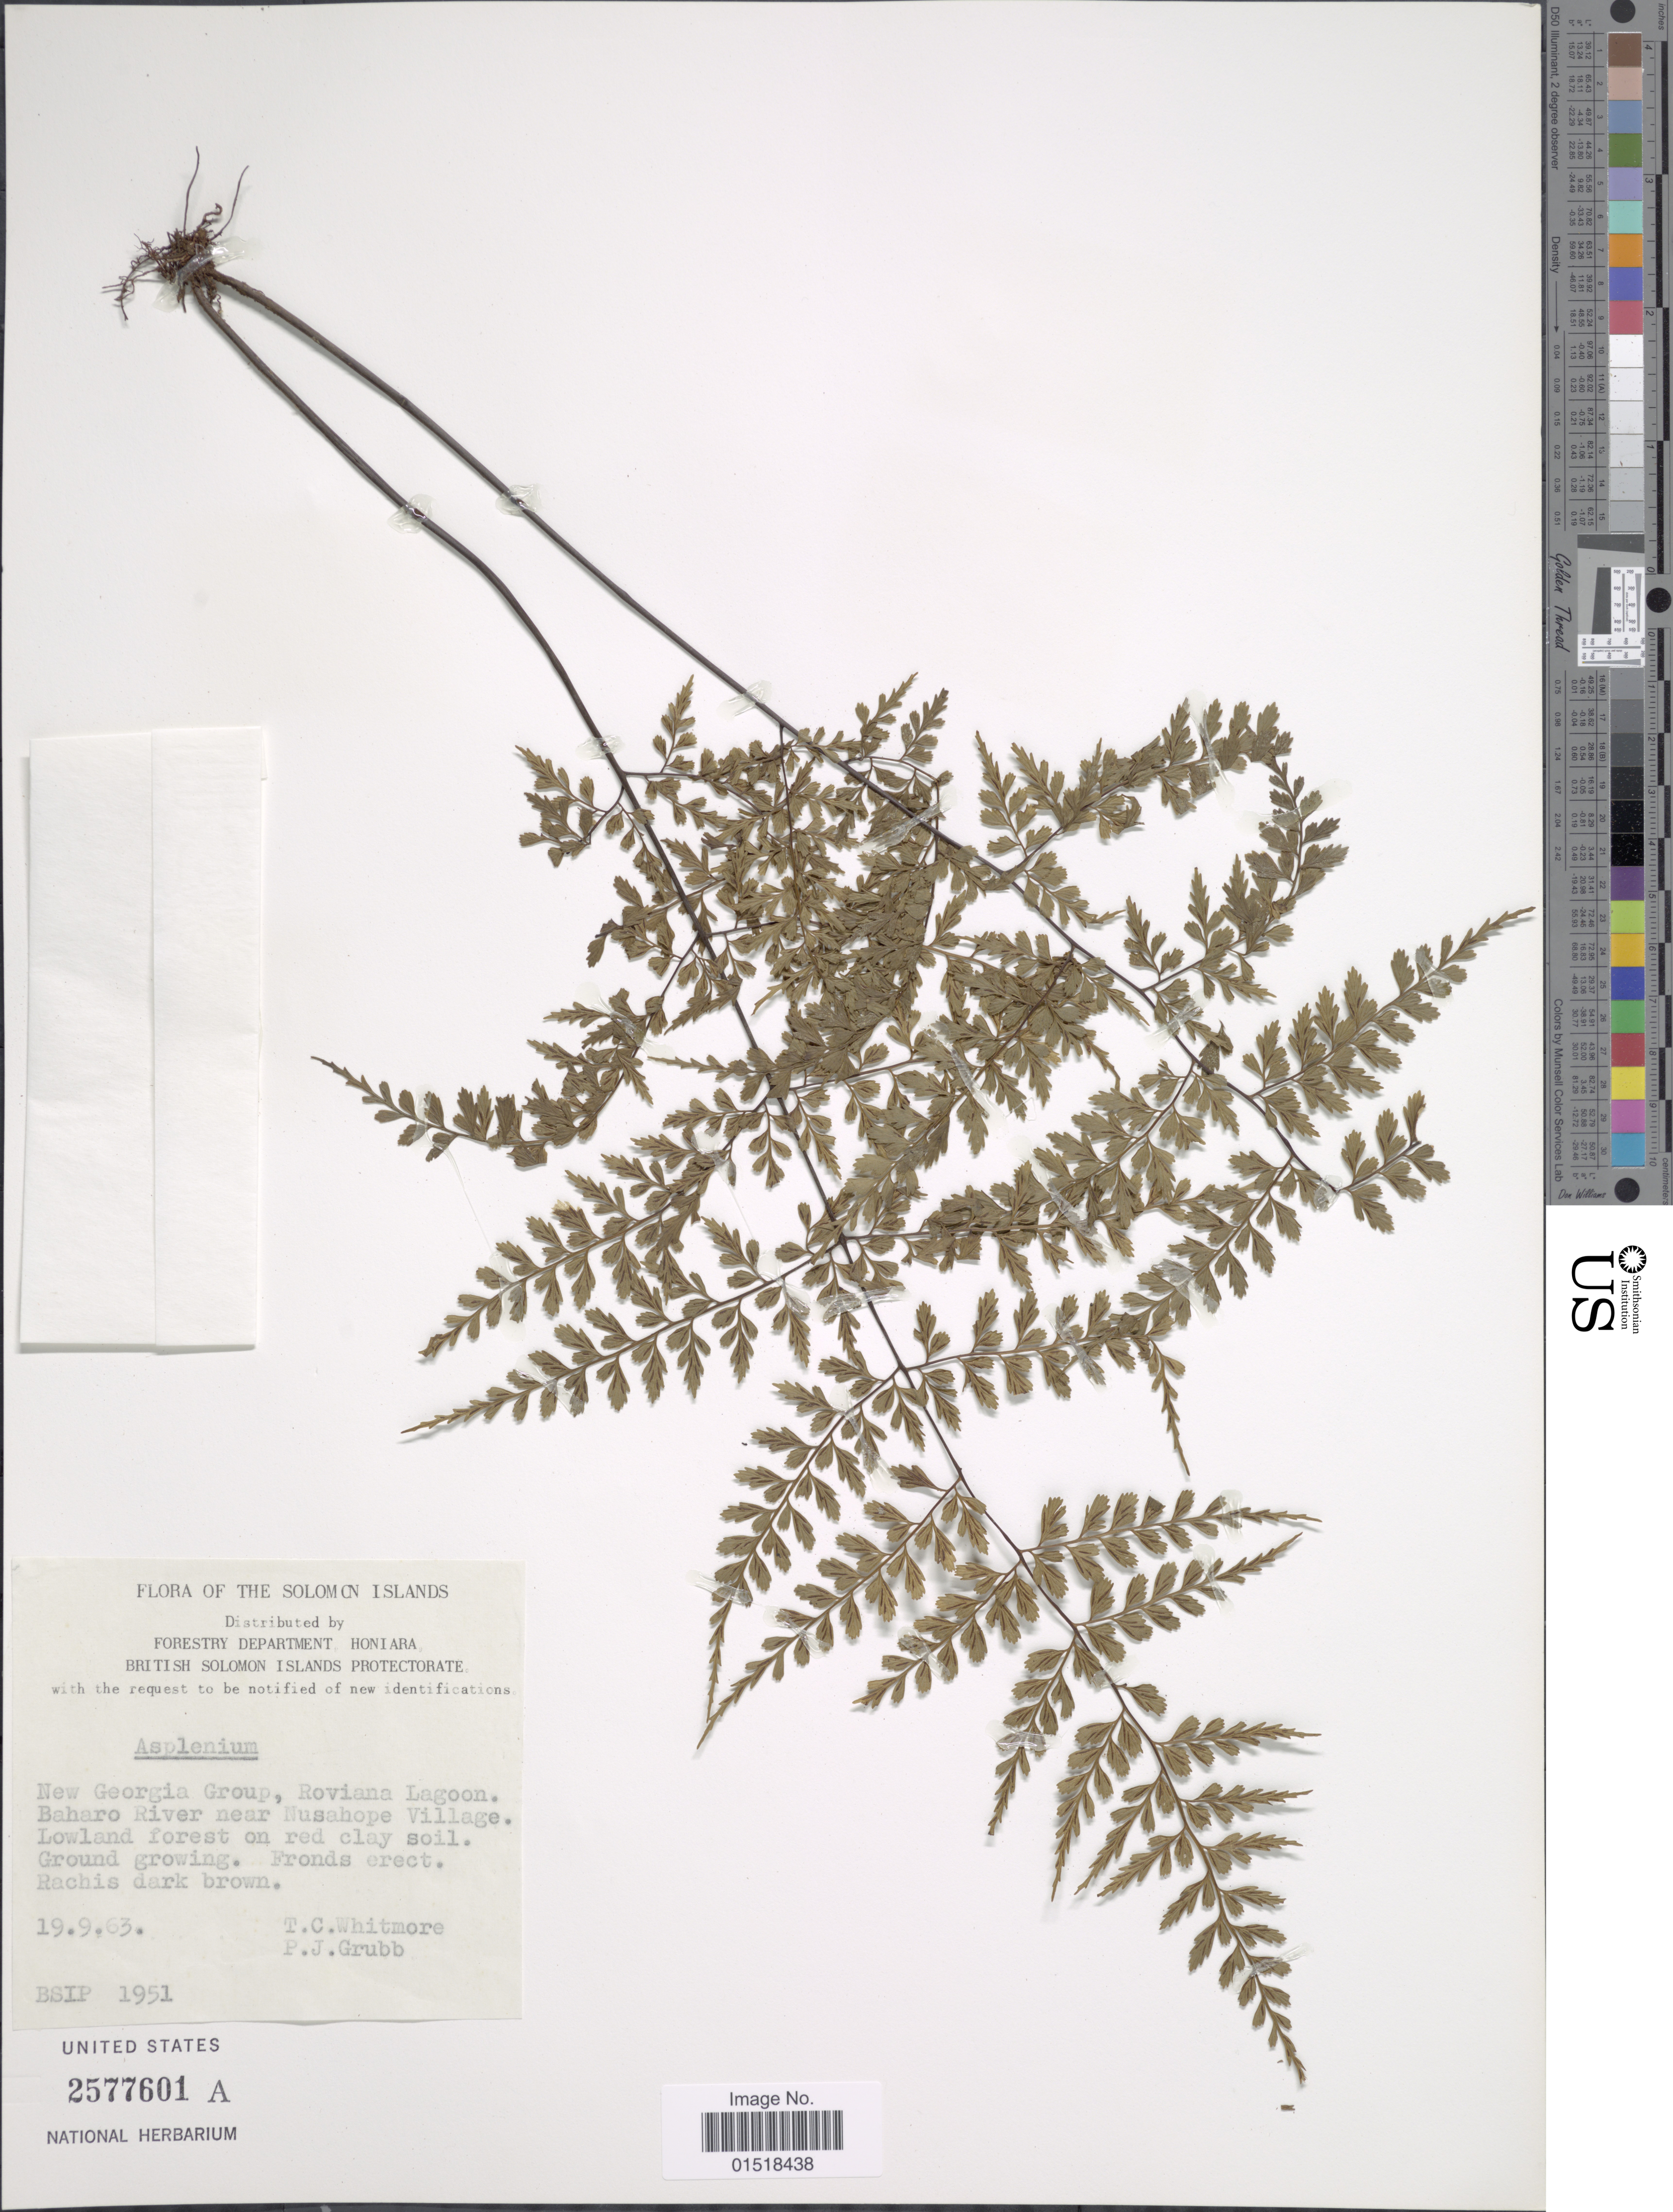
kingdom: Plantae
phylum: Tracheophyta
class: Polypodiopsida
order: Polypodiales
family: Aspleniaceae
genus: Asplenium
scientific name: Asplenium sp.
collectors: T. C. Whitmore & P. J. Grubb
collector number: BSIP 1951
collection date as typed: Transcribed d/m/y: 19/9/63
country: Solomon Islands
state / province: Solomon Islands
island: New Georgia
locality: New Georgia Group, Roviana Lagoon. Baharo River near Nusahope Village.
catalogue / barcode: US 2577601A